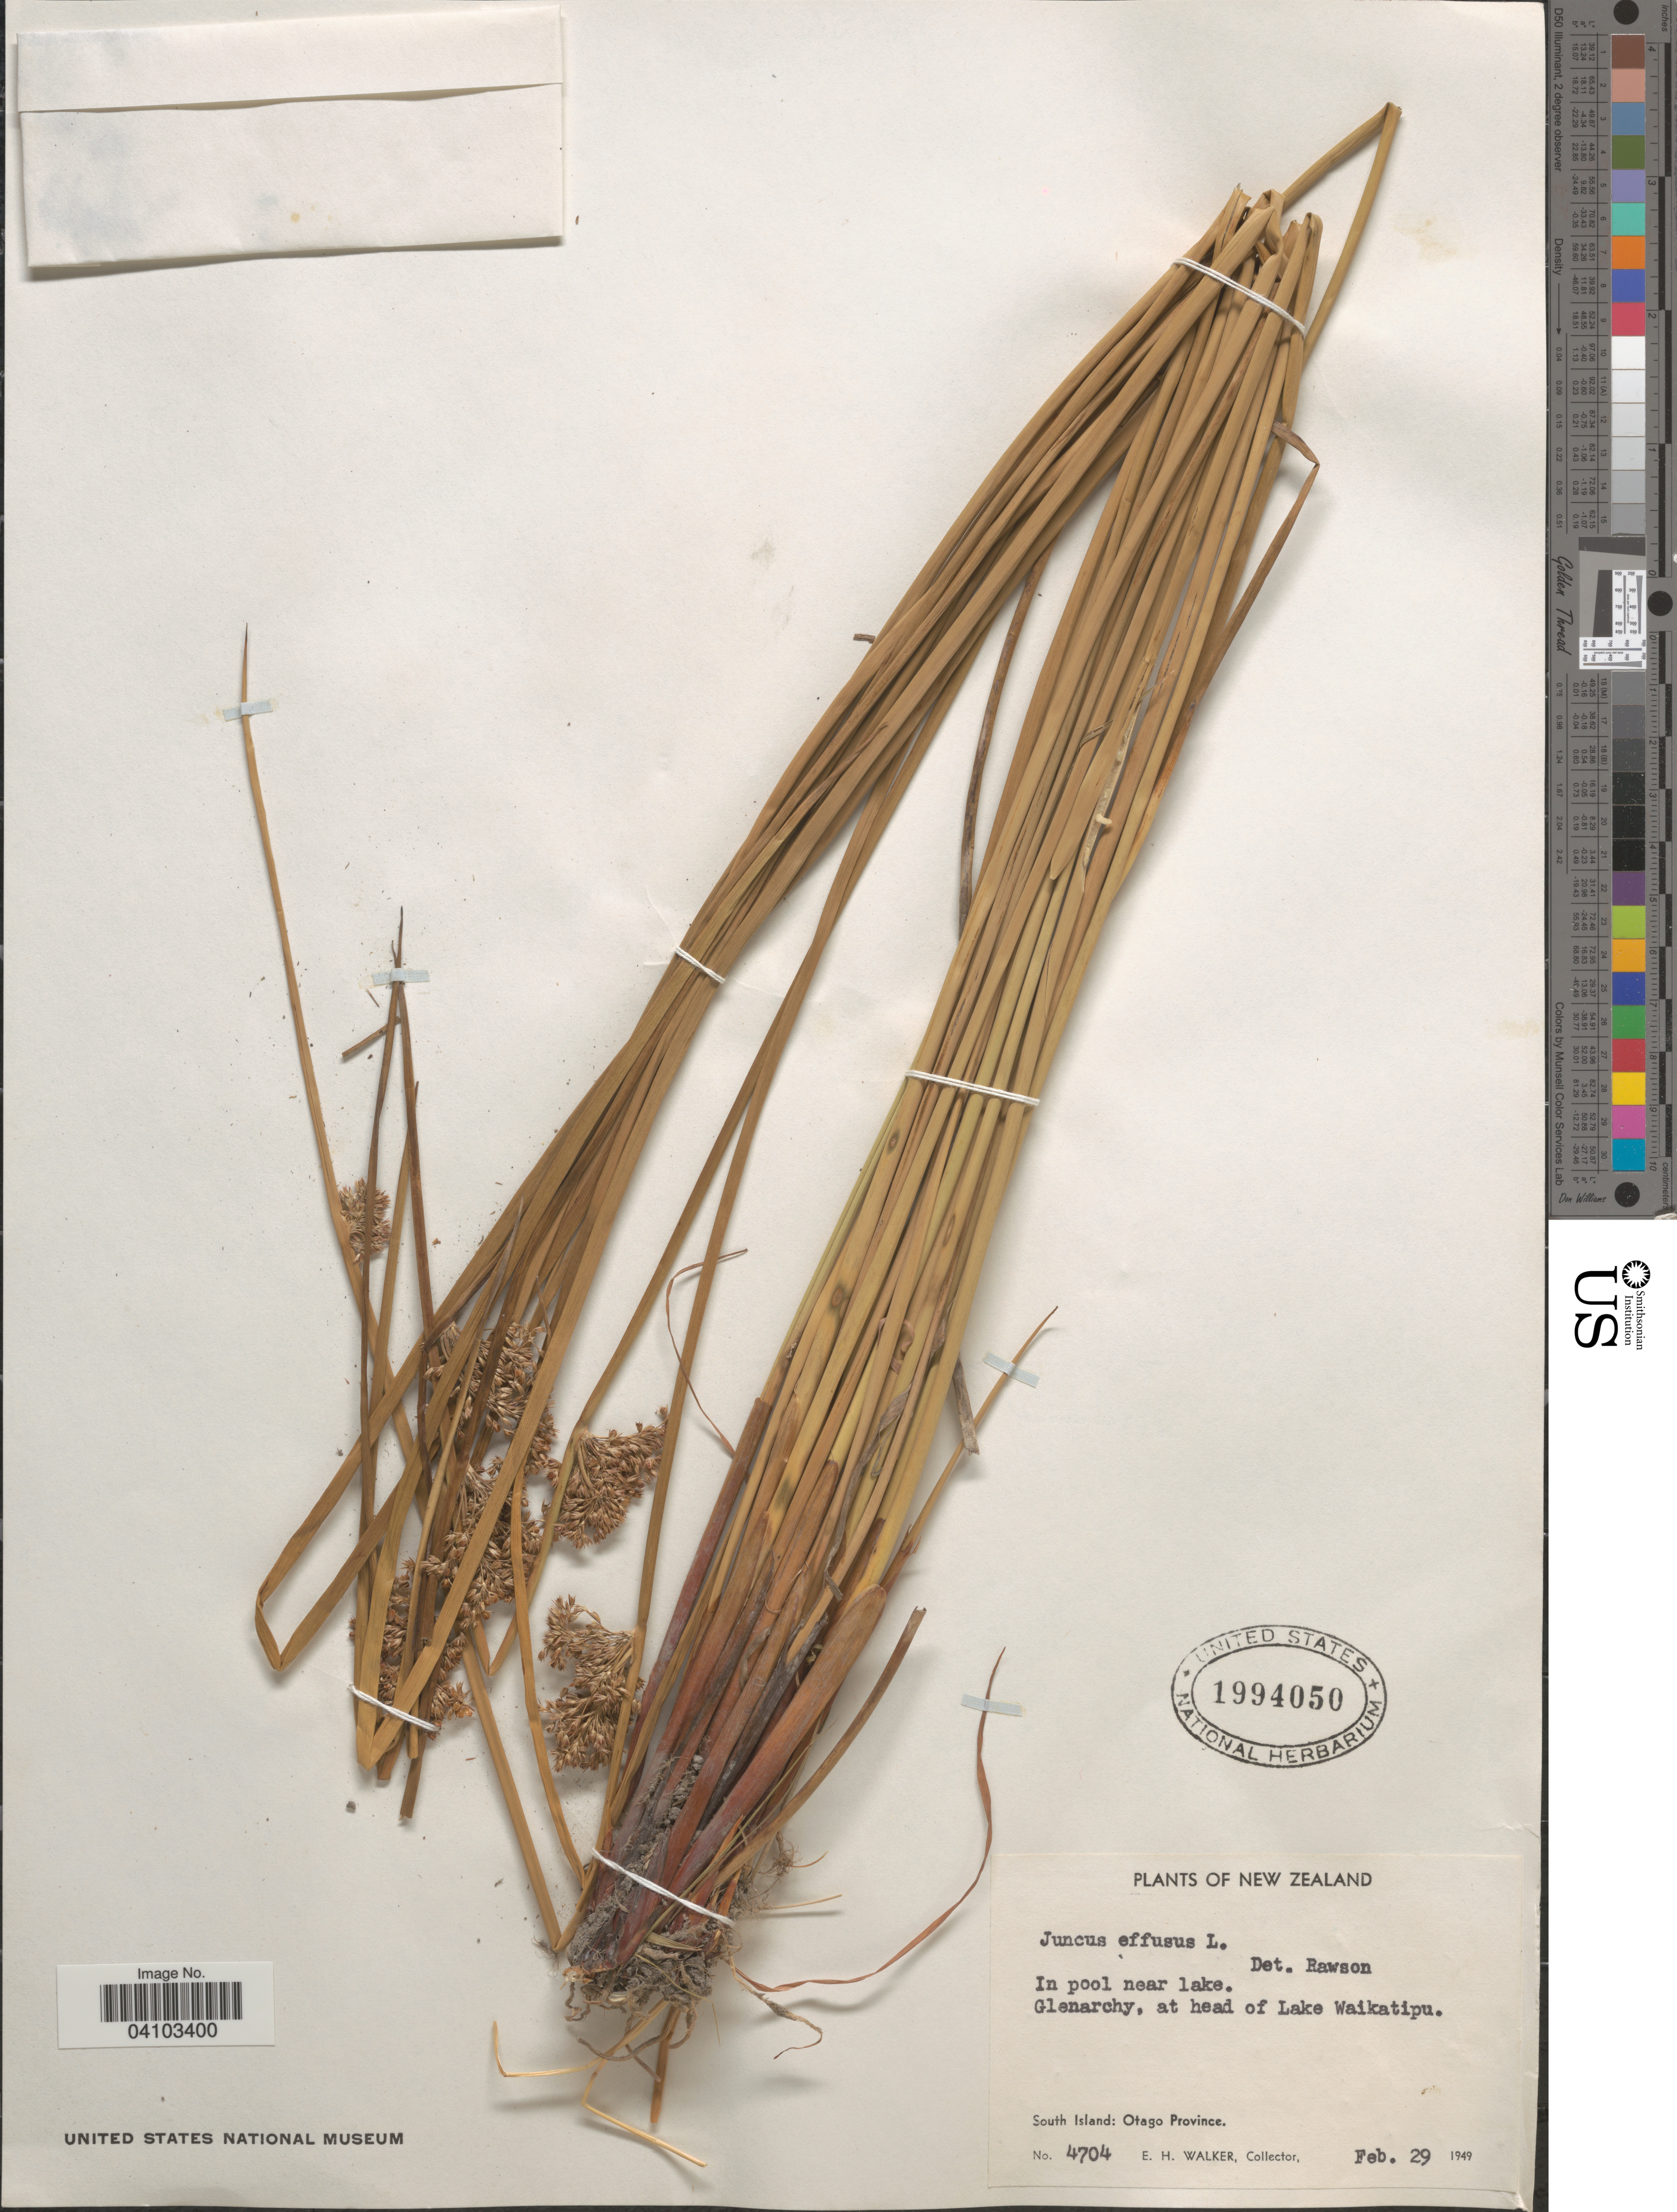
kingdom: Plantae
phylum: Tracheophyta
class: Liliopsida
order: Poales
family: Juncaceae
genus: Juncus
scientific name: Juncus effusus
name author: L.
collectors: E. H. Walker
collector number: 4704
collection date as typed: Feb. 29 1949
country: New Zealand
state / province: Otago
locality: Glenarchy, at head of Lake Waikatipu. South Island.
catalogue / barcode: US 1994050